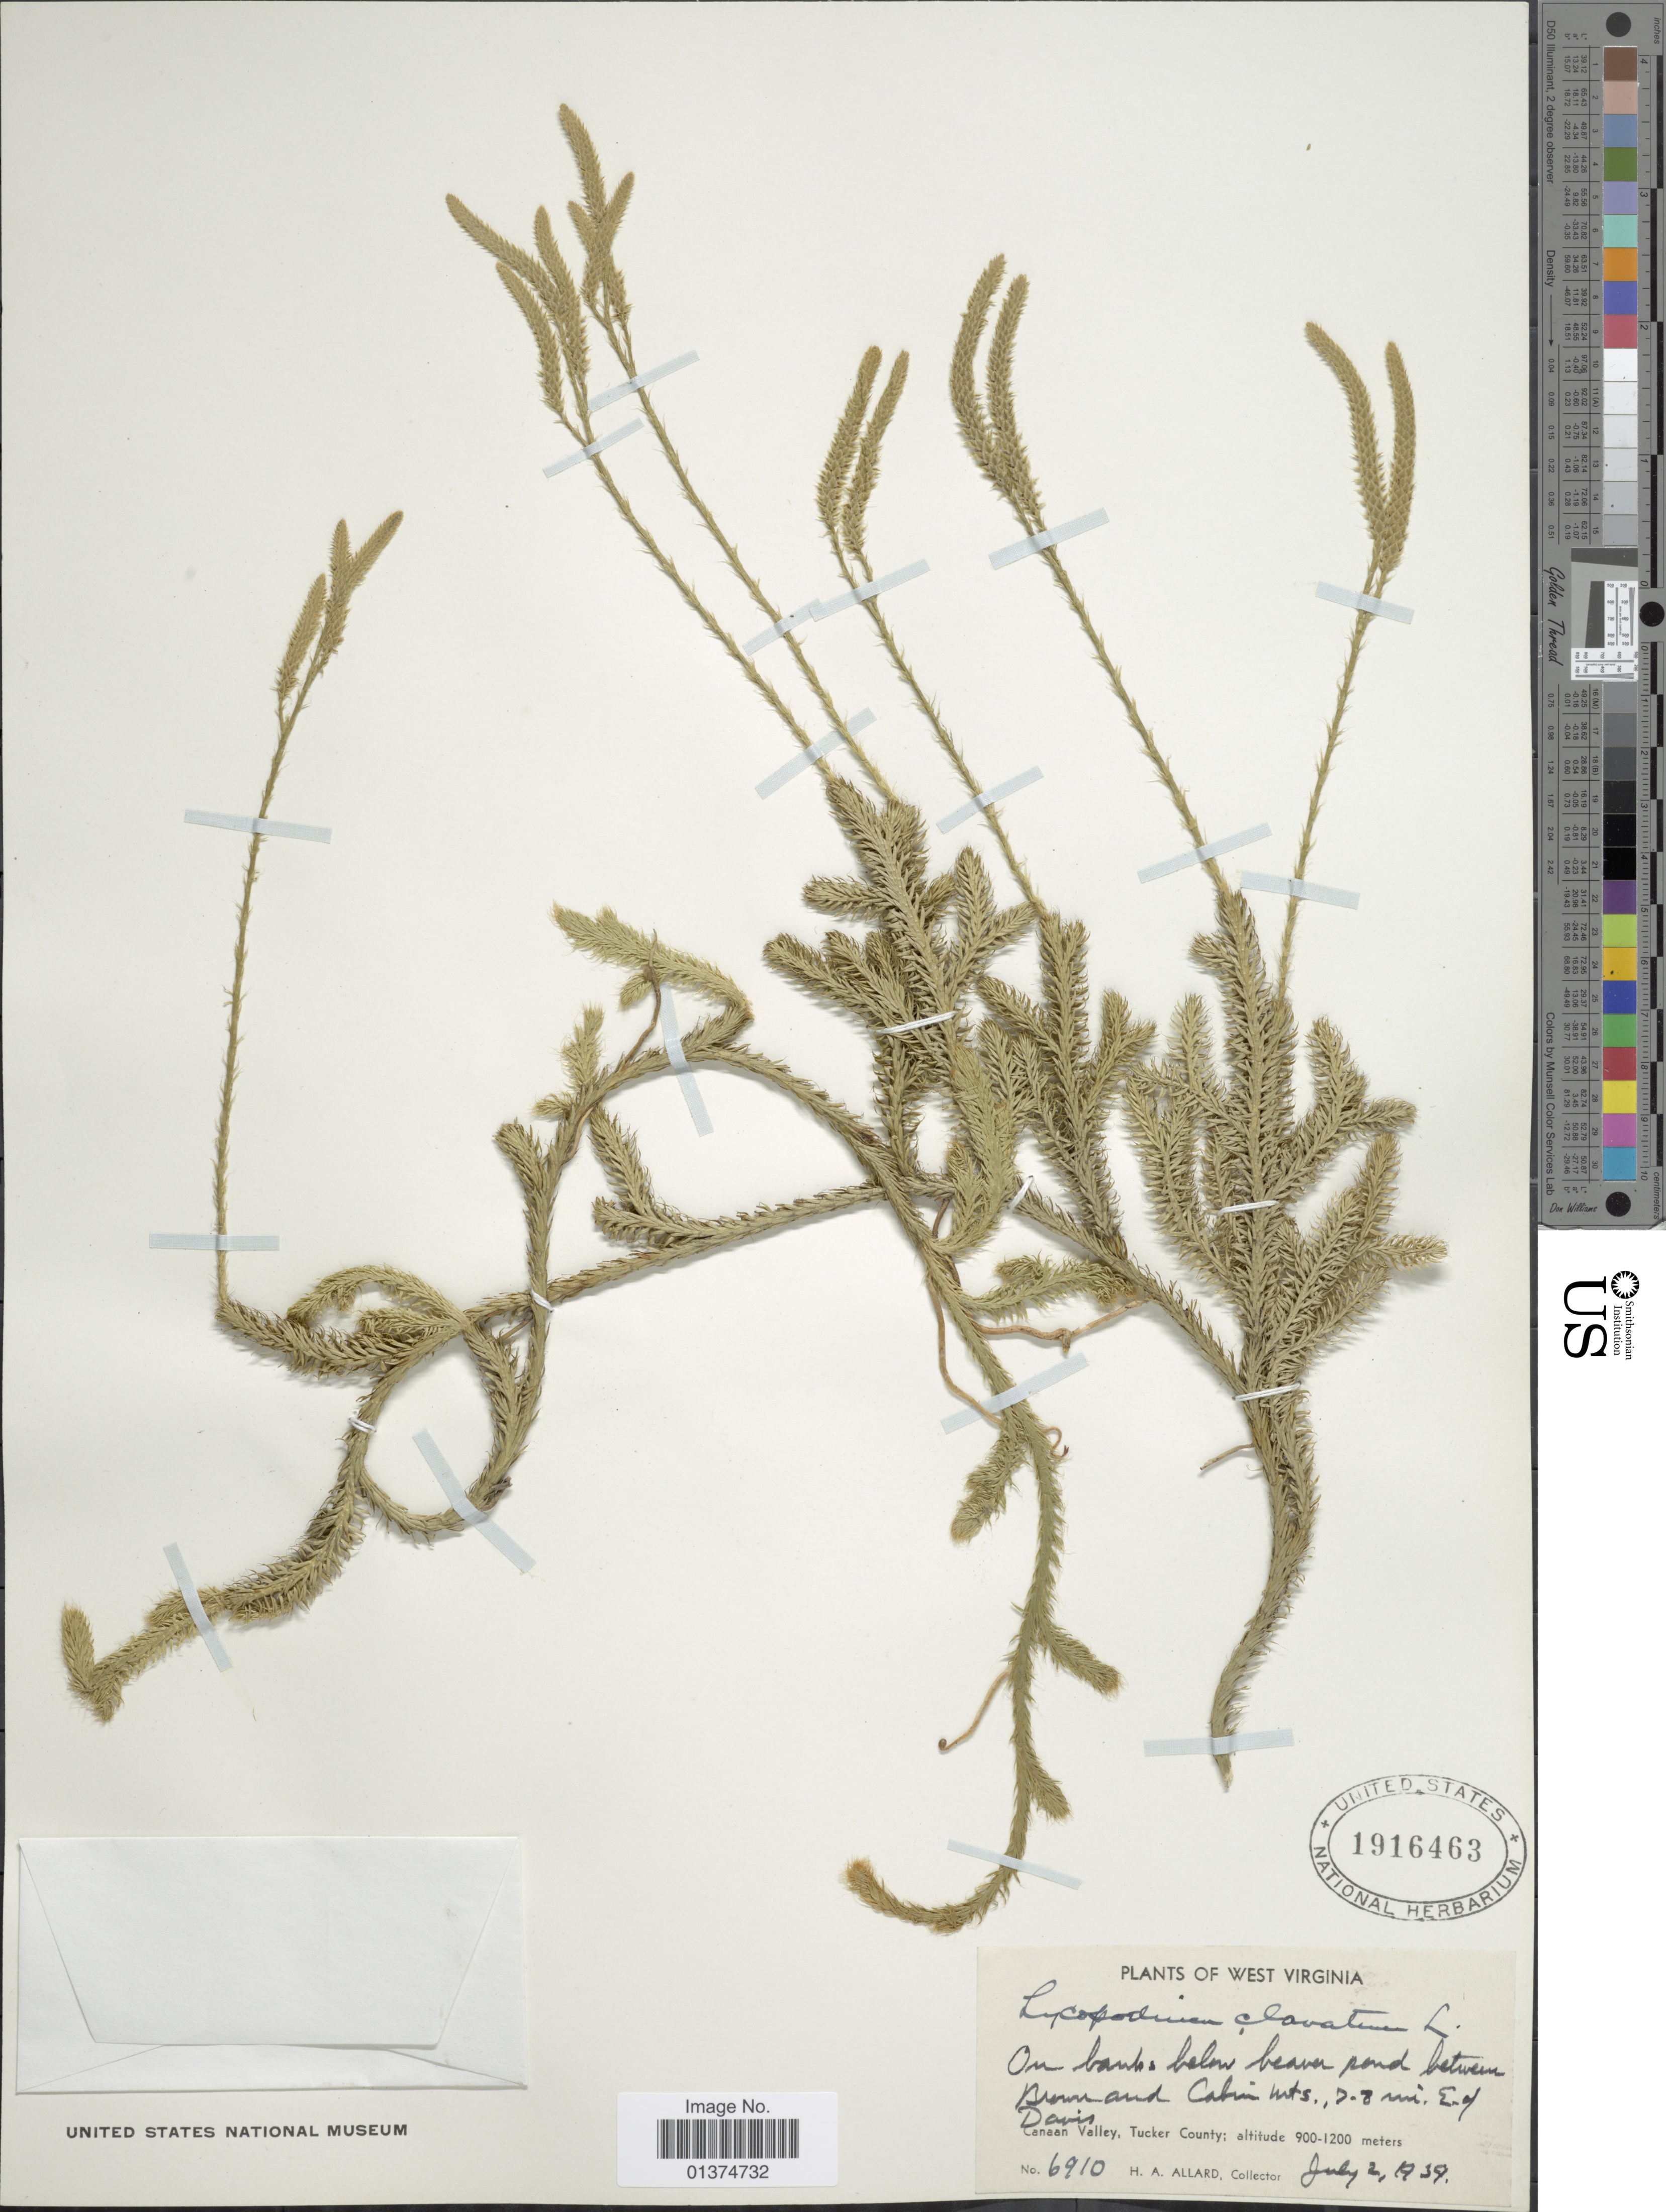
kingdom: Plantae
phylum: Tracheophyta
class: Lycopodiopsida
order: Lycopodiales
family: Lycopodiaceae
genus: Lycopodium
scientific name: Lycopodium clavatum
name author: L.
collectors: H. A. Allard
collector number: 6910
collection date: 1939-07-02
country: United States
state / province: West Virginia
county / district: Tucker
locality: On banks below beaver pond between Brown and Cabin Mts., 7.8 mi E. of Davis, Canaan Valley, Tucker County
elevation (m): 900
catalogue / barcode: US 1916463